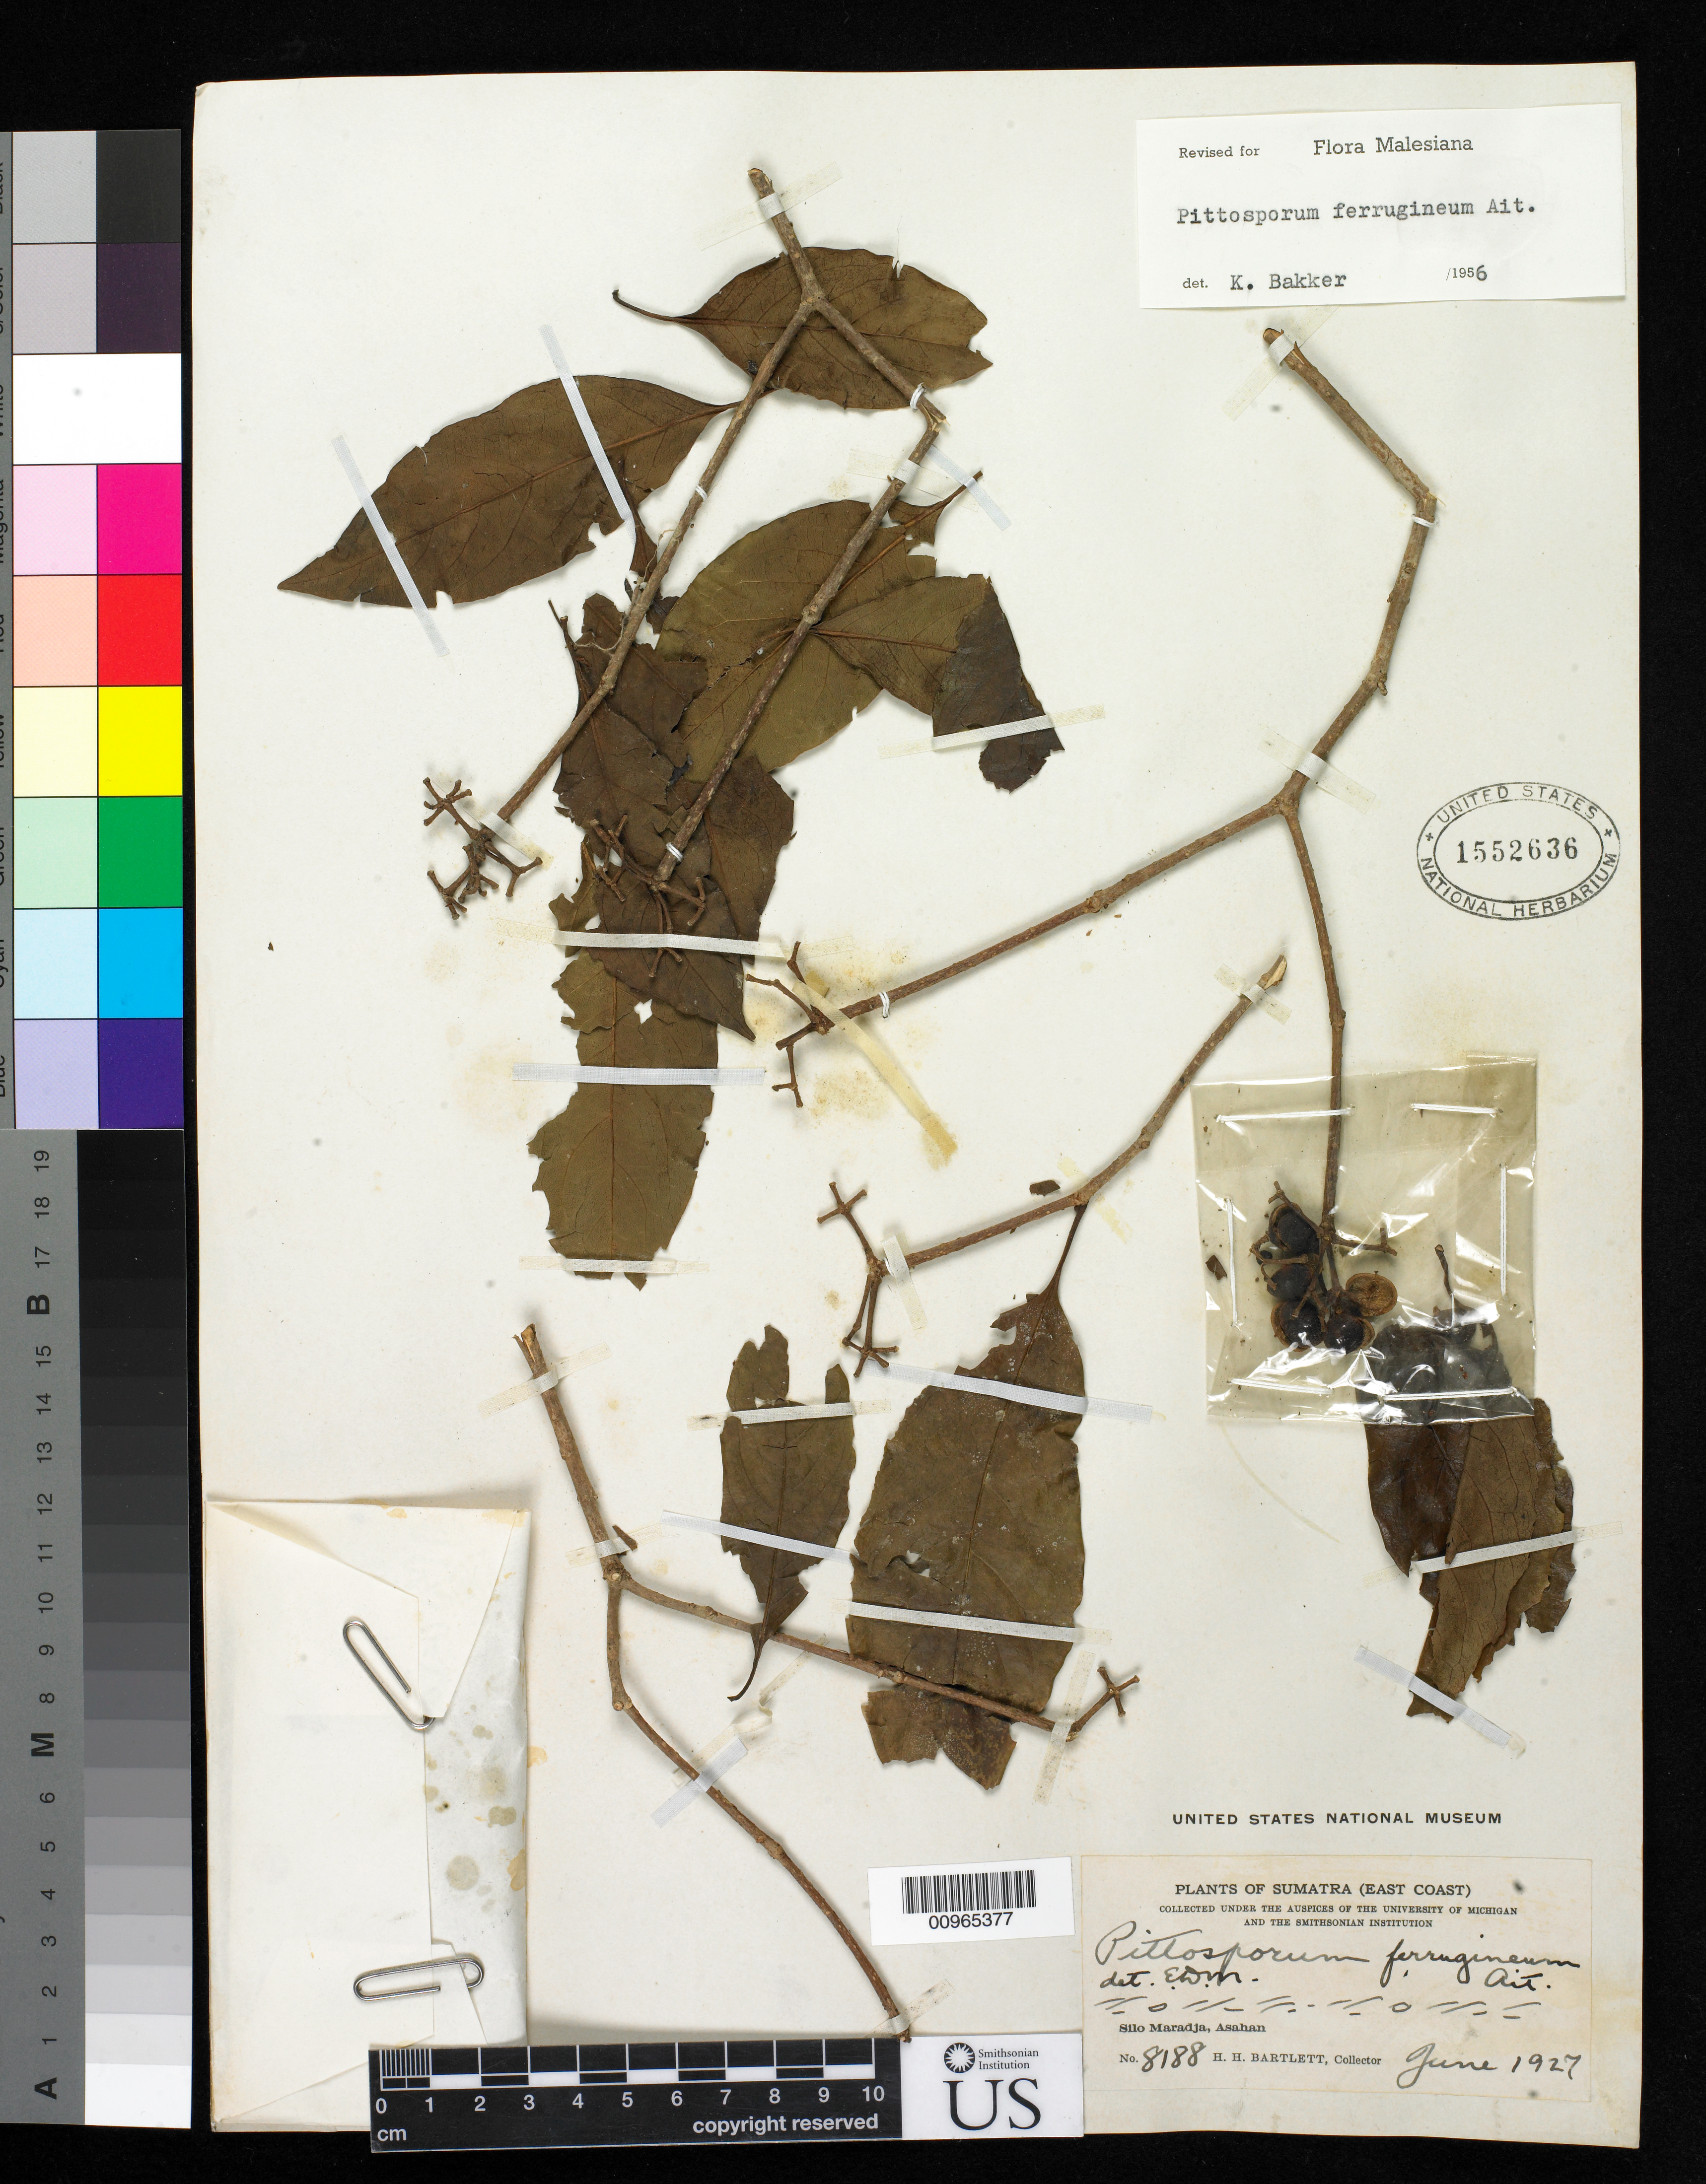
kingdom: Plantae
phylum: Tracheophyta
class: Magnoliopsida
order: Apiales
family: Pittosporaceae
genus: Pittosporum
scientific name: Pittosporum ferrugineum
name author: W.T. Aiton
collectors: H. H. Bartlett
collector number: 8188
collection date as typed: Jun 1927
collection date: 1927-06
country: Indonesia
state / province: Sumatra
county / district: Sumatera Utara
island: Sumatra I.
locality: (East Coast) Silo Maradja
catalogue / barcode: US 1552636